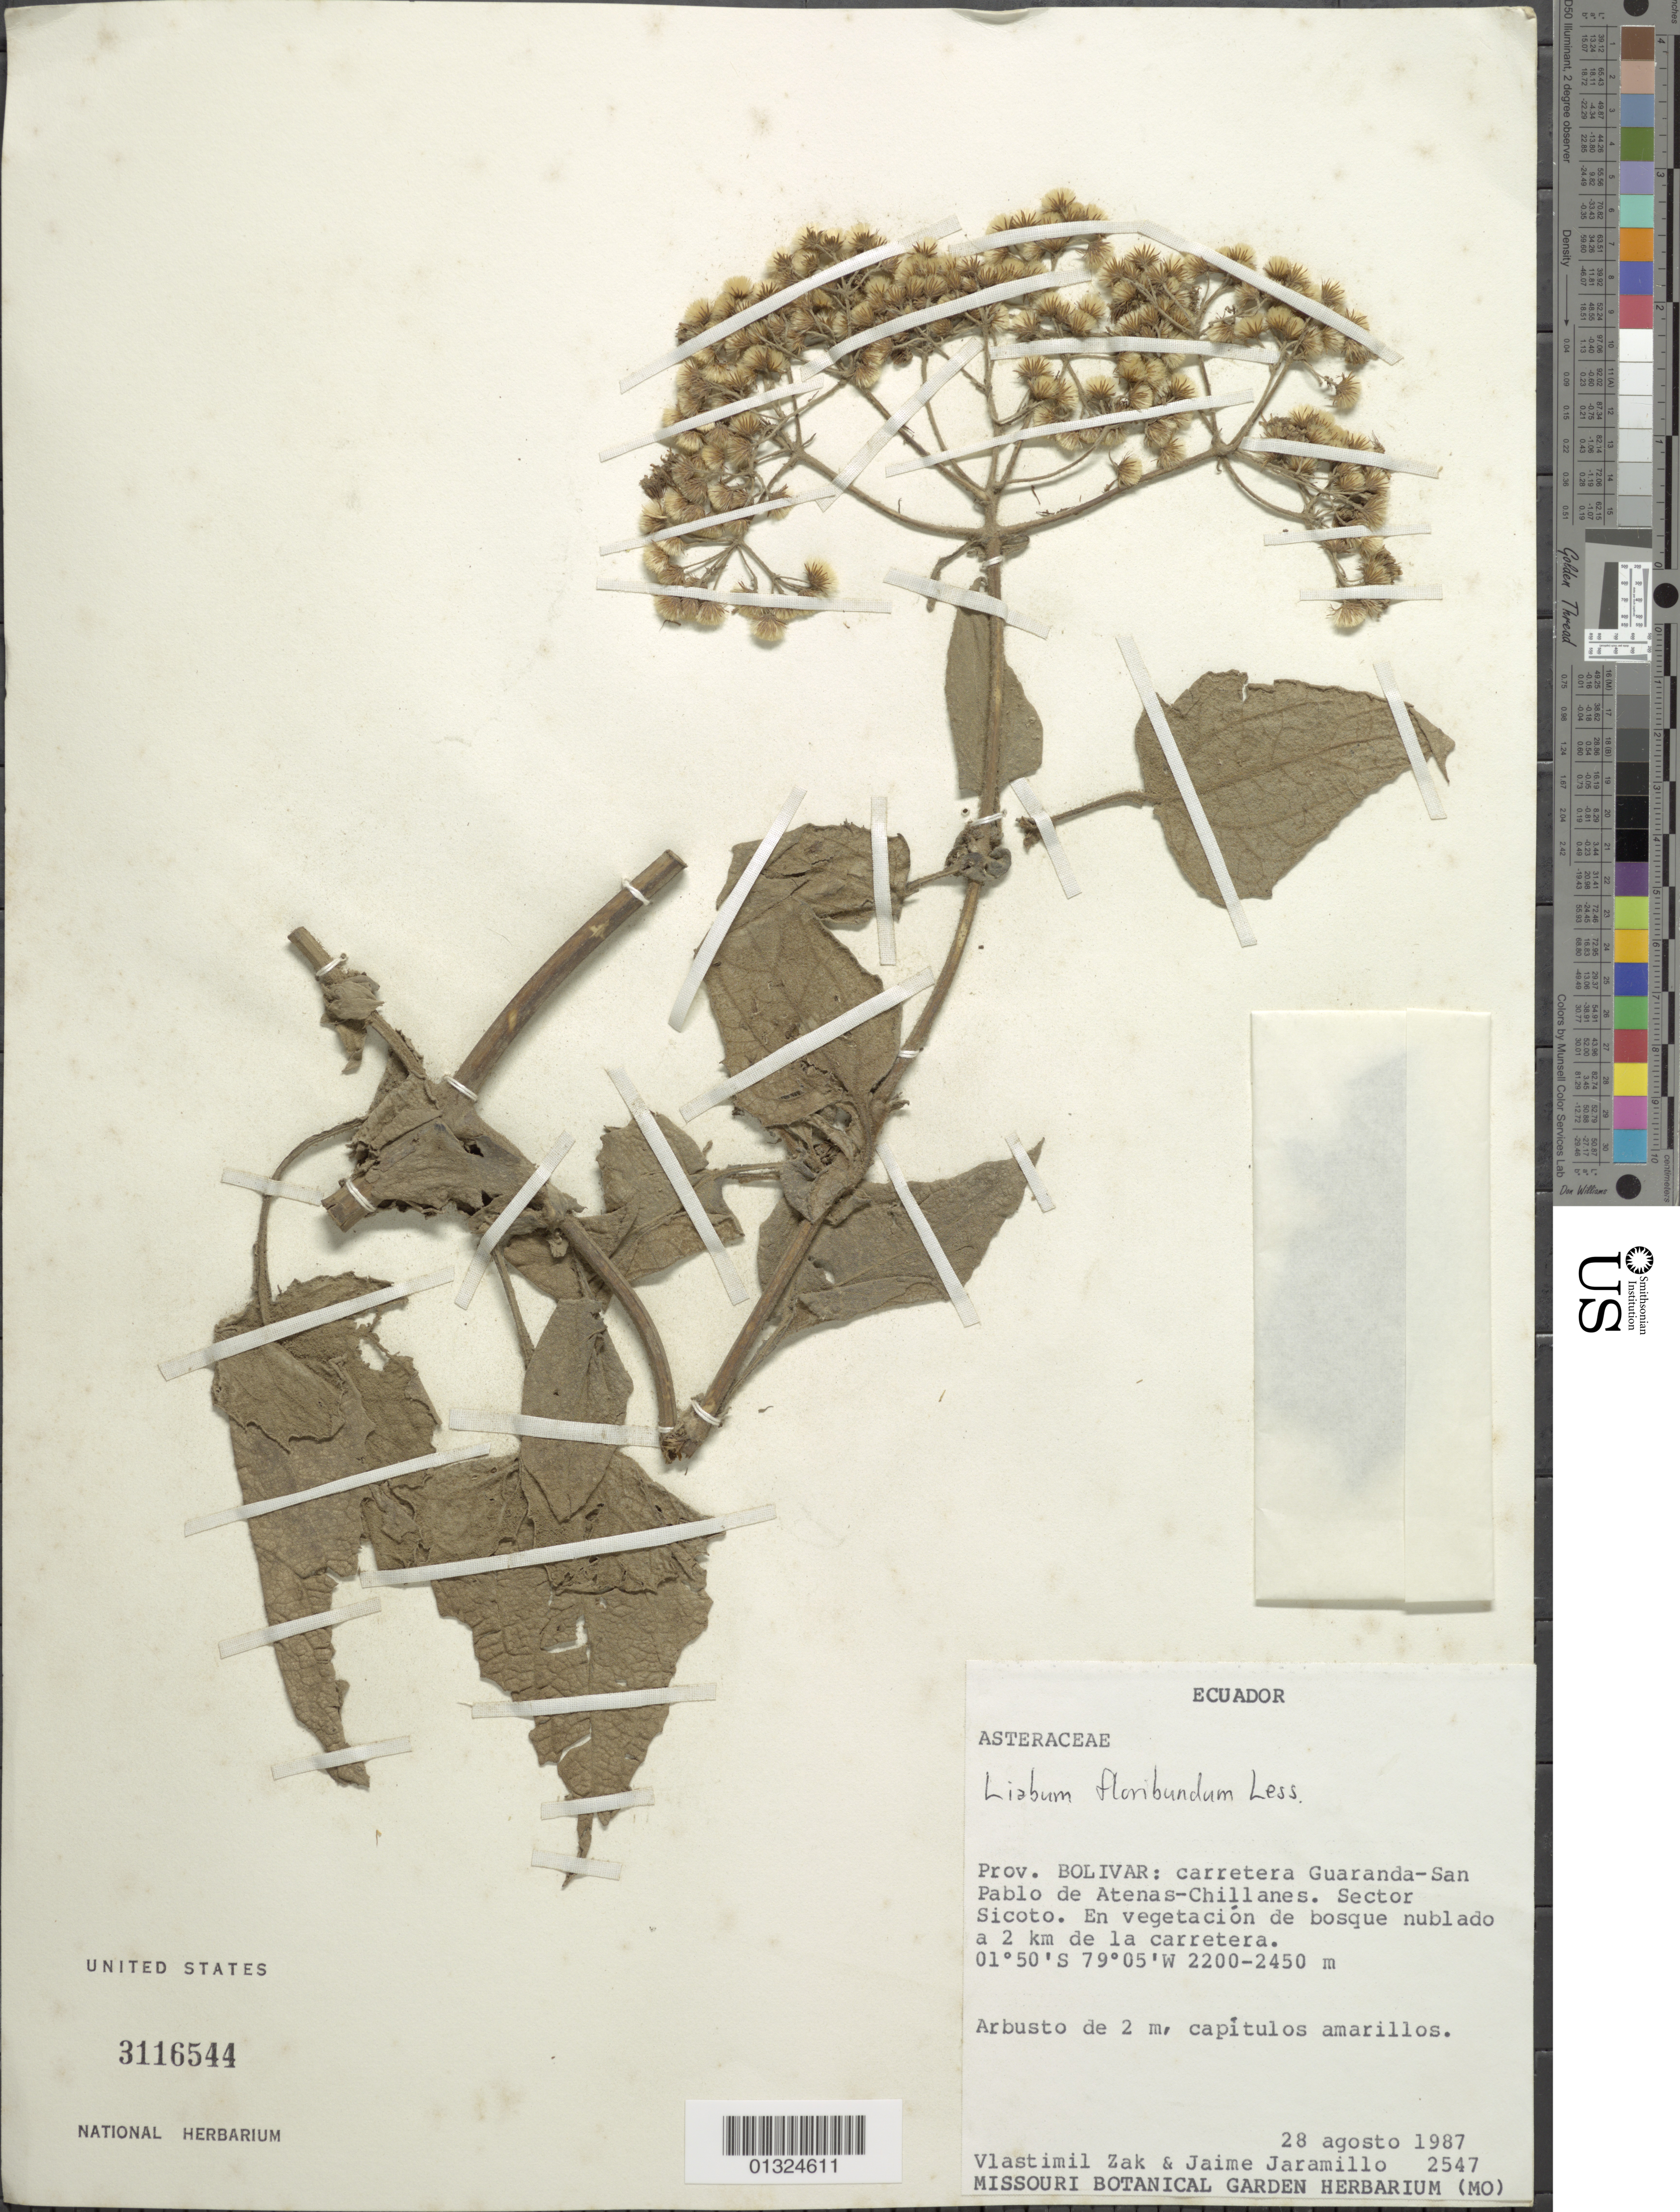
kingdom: Plantae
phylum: Tracheophyta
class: Magnoliopsida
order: Asterales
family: Asteraceae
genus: Liabum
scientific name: Liabum floribundum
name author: Less.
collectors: V. Zak & R. Jaramillo M.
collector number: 2547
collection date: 1987-08-28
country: Ecuador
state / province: Bolivar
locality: carretera Guaranda-San Pablo de Atenas-Chillanes. Sector Sicoto. E vegetacion de bosque nublado a 2 km de la carretera.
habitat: En vegetacion de bosque nublado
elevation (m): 2200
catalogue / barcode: US 3116544